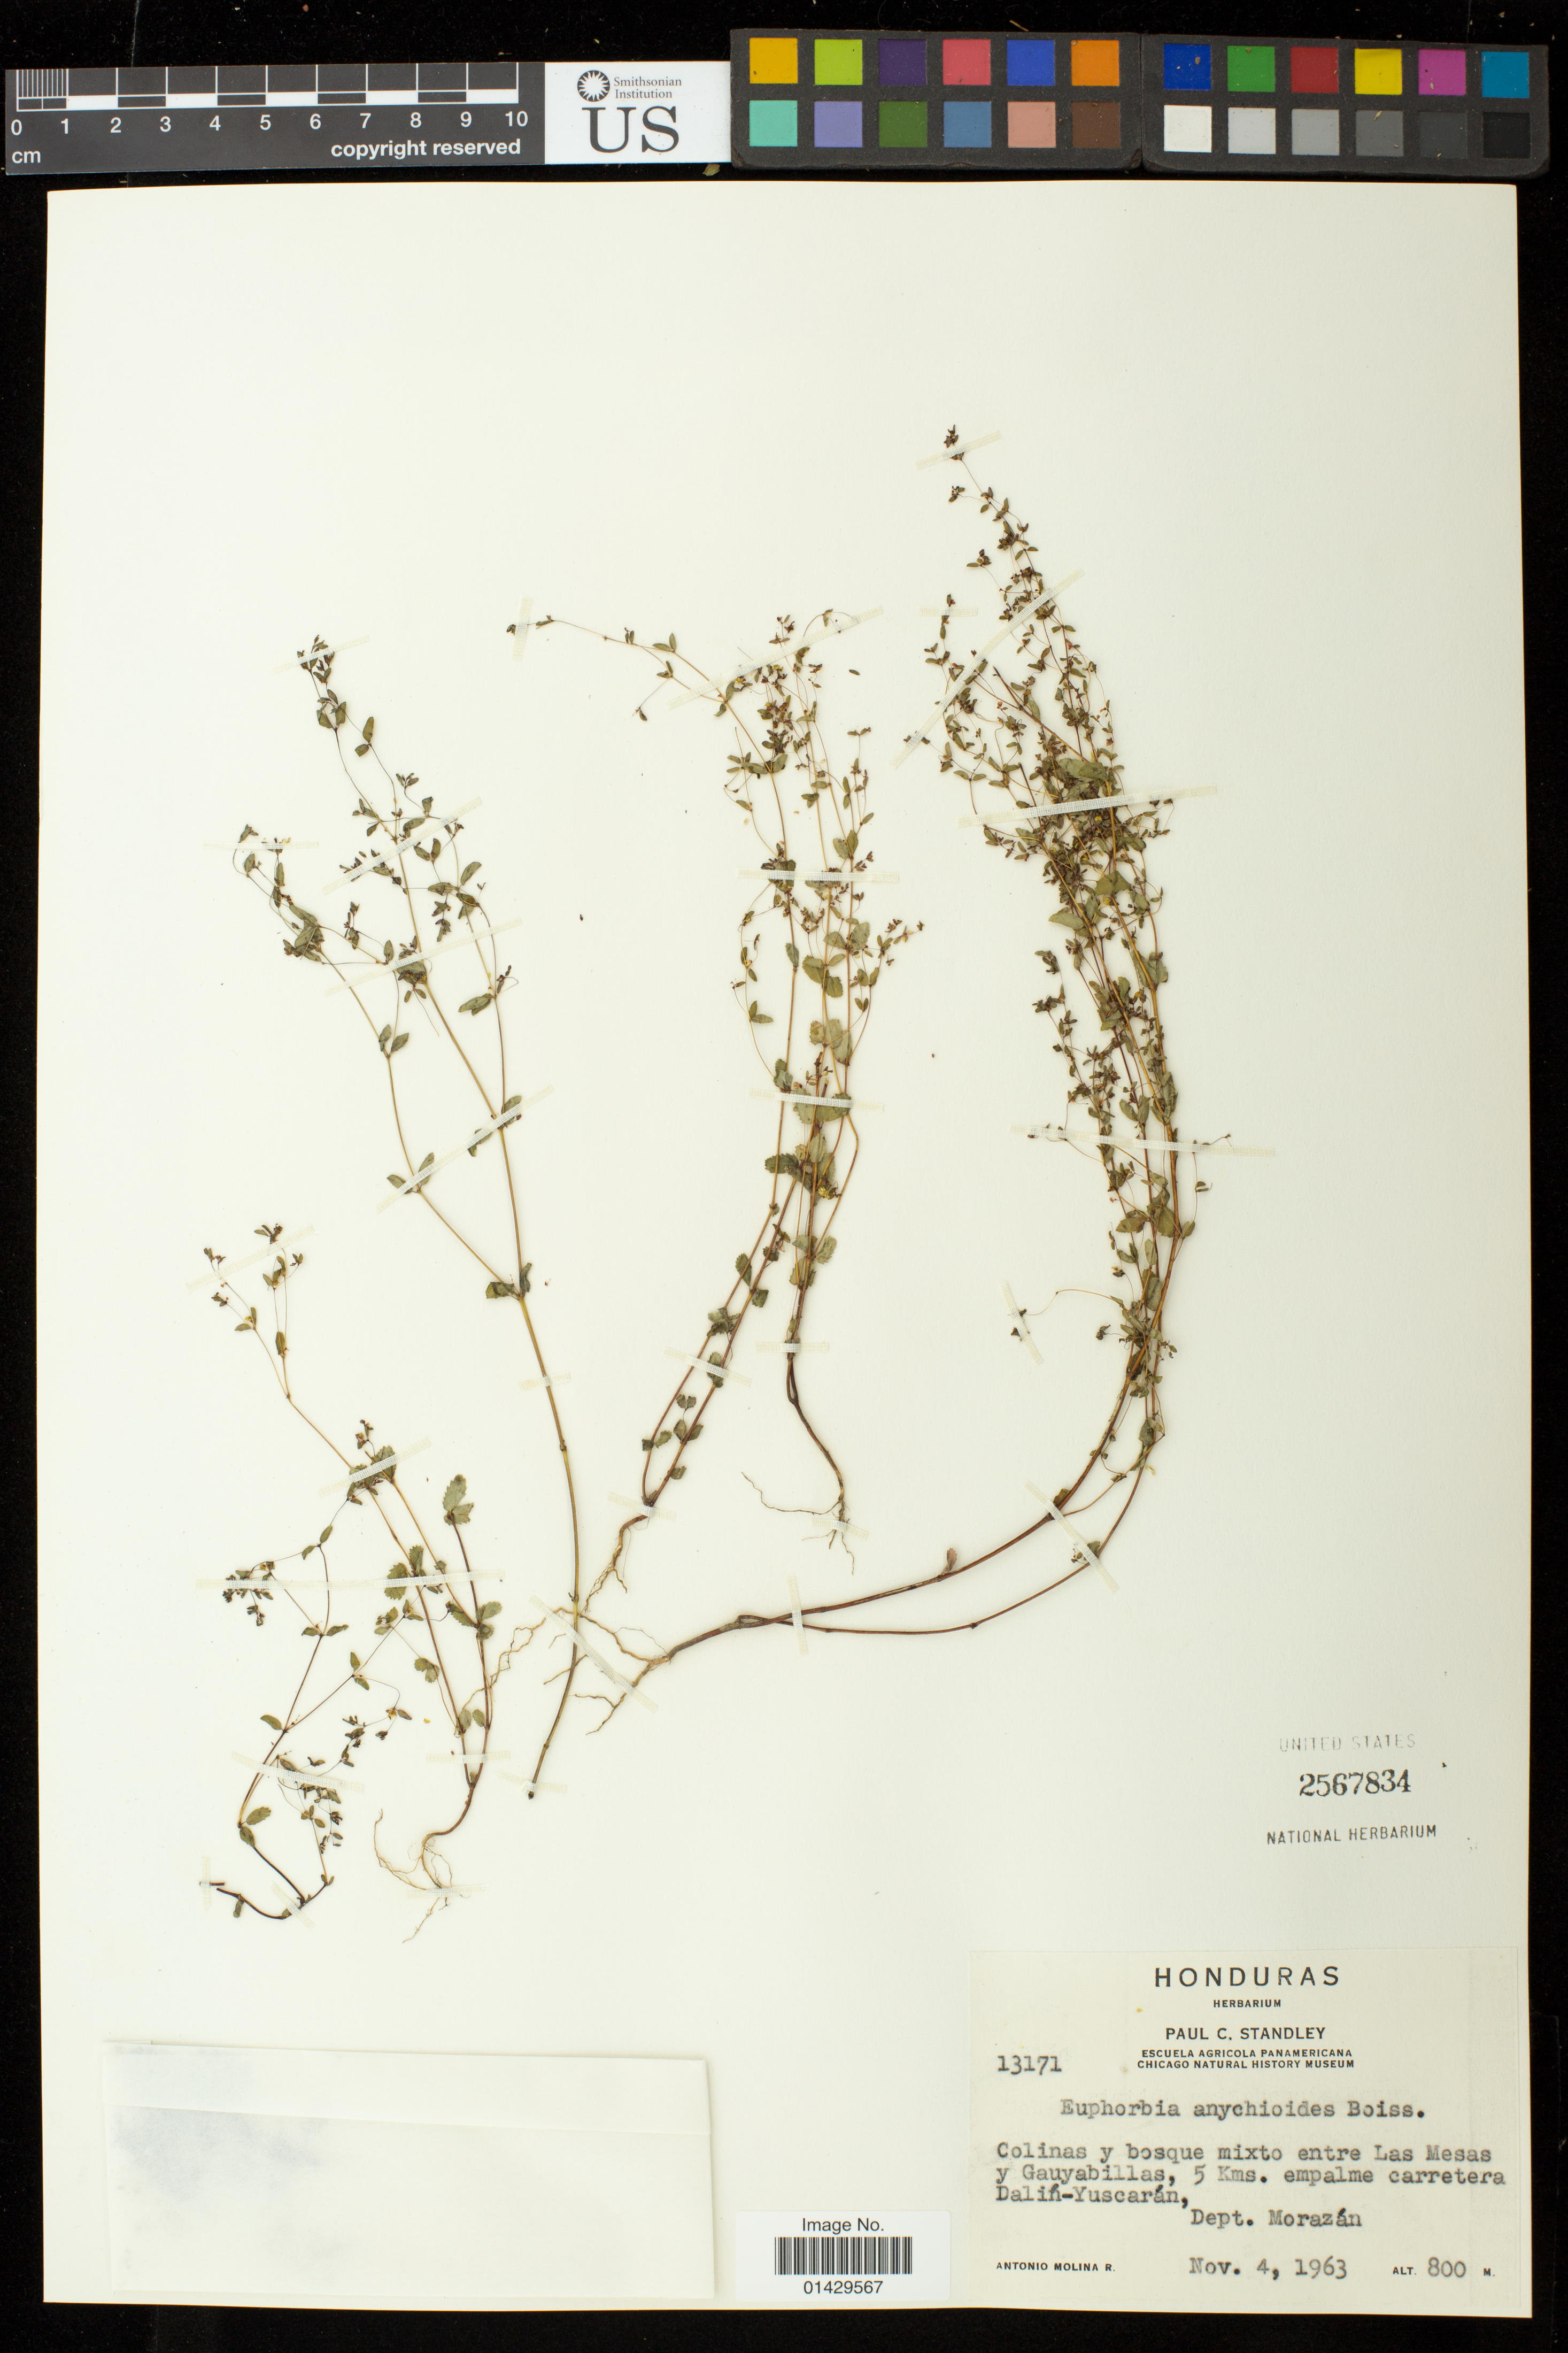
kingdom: Plantae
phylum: Tracheophyta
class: Magnoliopsida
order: Malpighiales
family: Euphorbiaceae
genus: Euphorbia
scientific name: Euphorbia anychioides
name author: Boiss.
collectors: A. Molina R.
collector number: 13171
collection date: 1963-11-04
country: Honduras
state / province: Fco. Morazán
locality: Colinas y bosque mixto entre Las Mesas y Gauyabillas, 5 Kms. empalme carretera Dalin-Yuscaran, Dept. Morazan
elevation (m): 800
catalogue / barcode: US 2567834